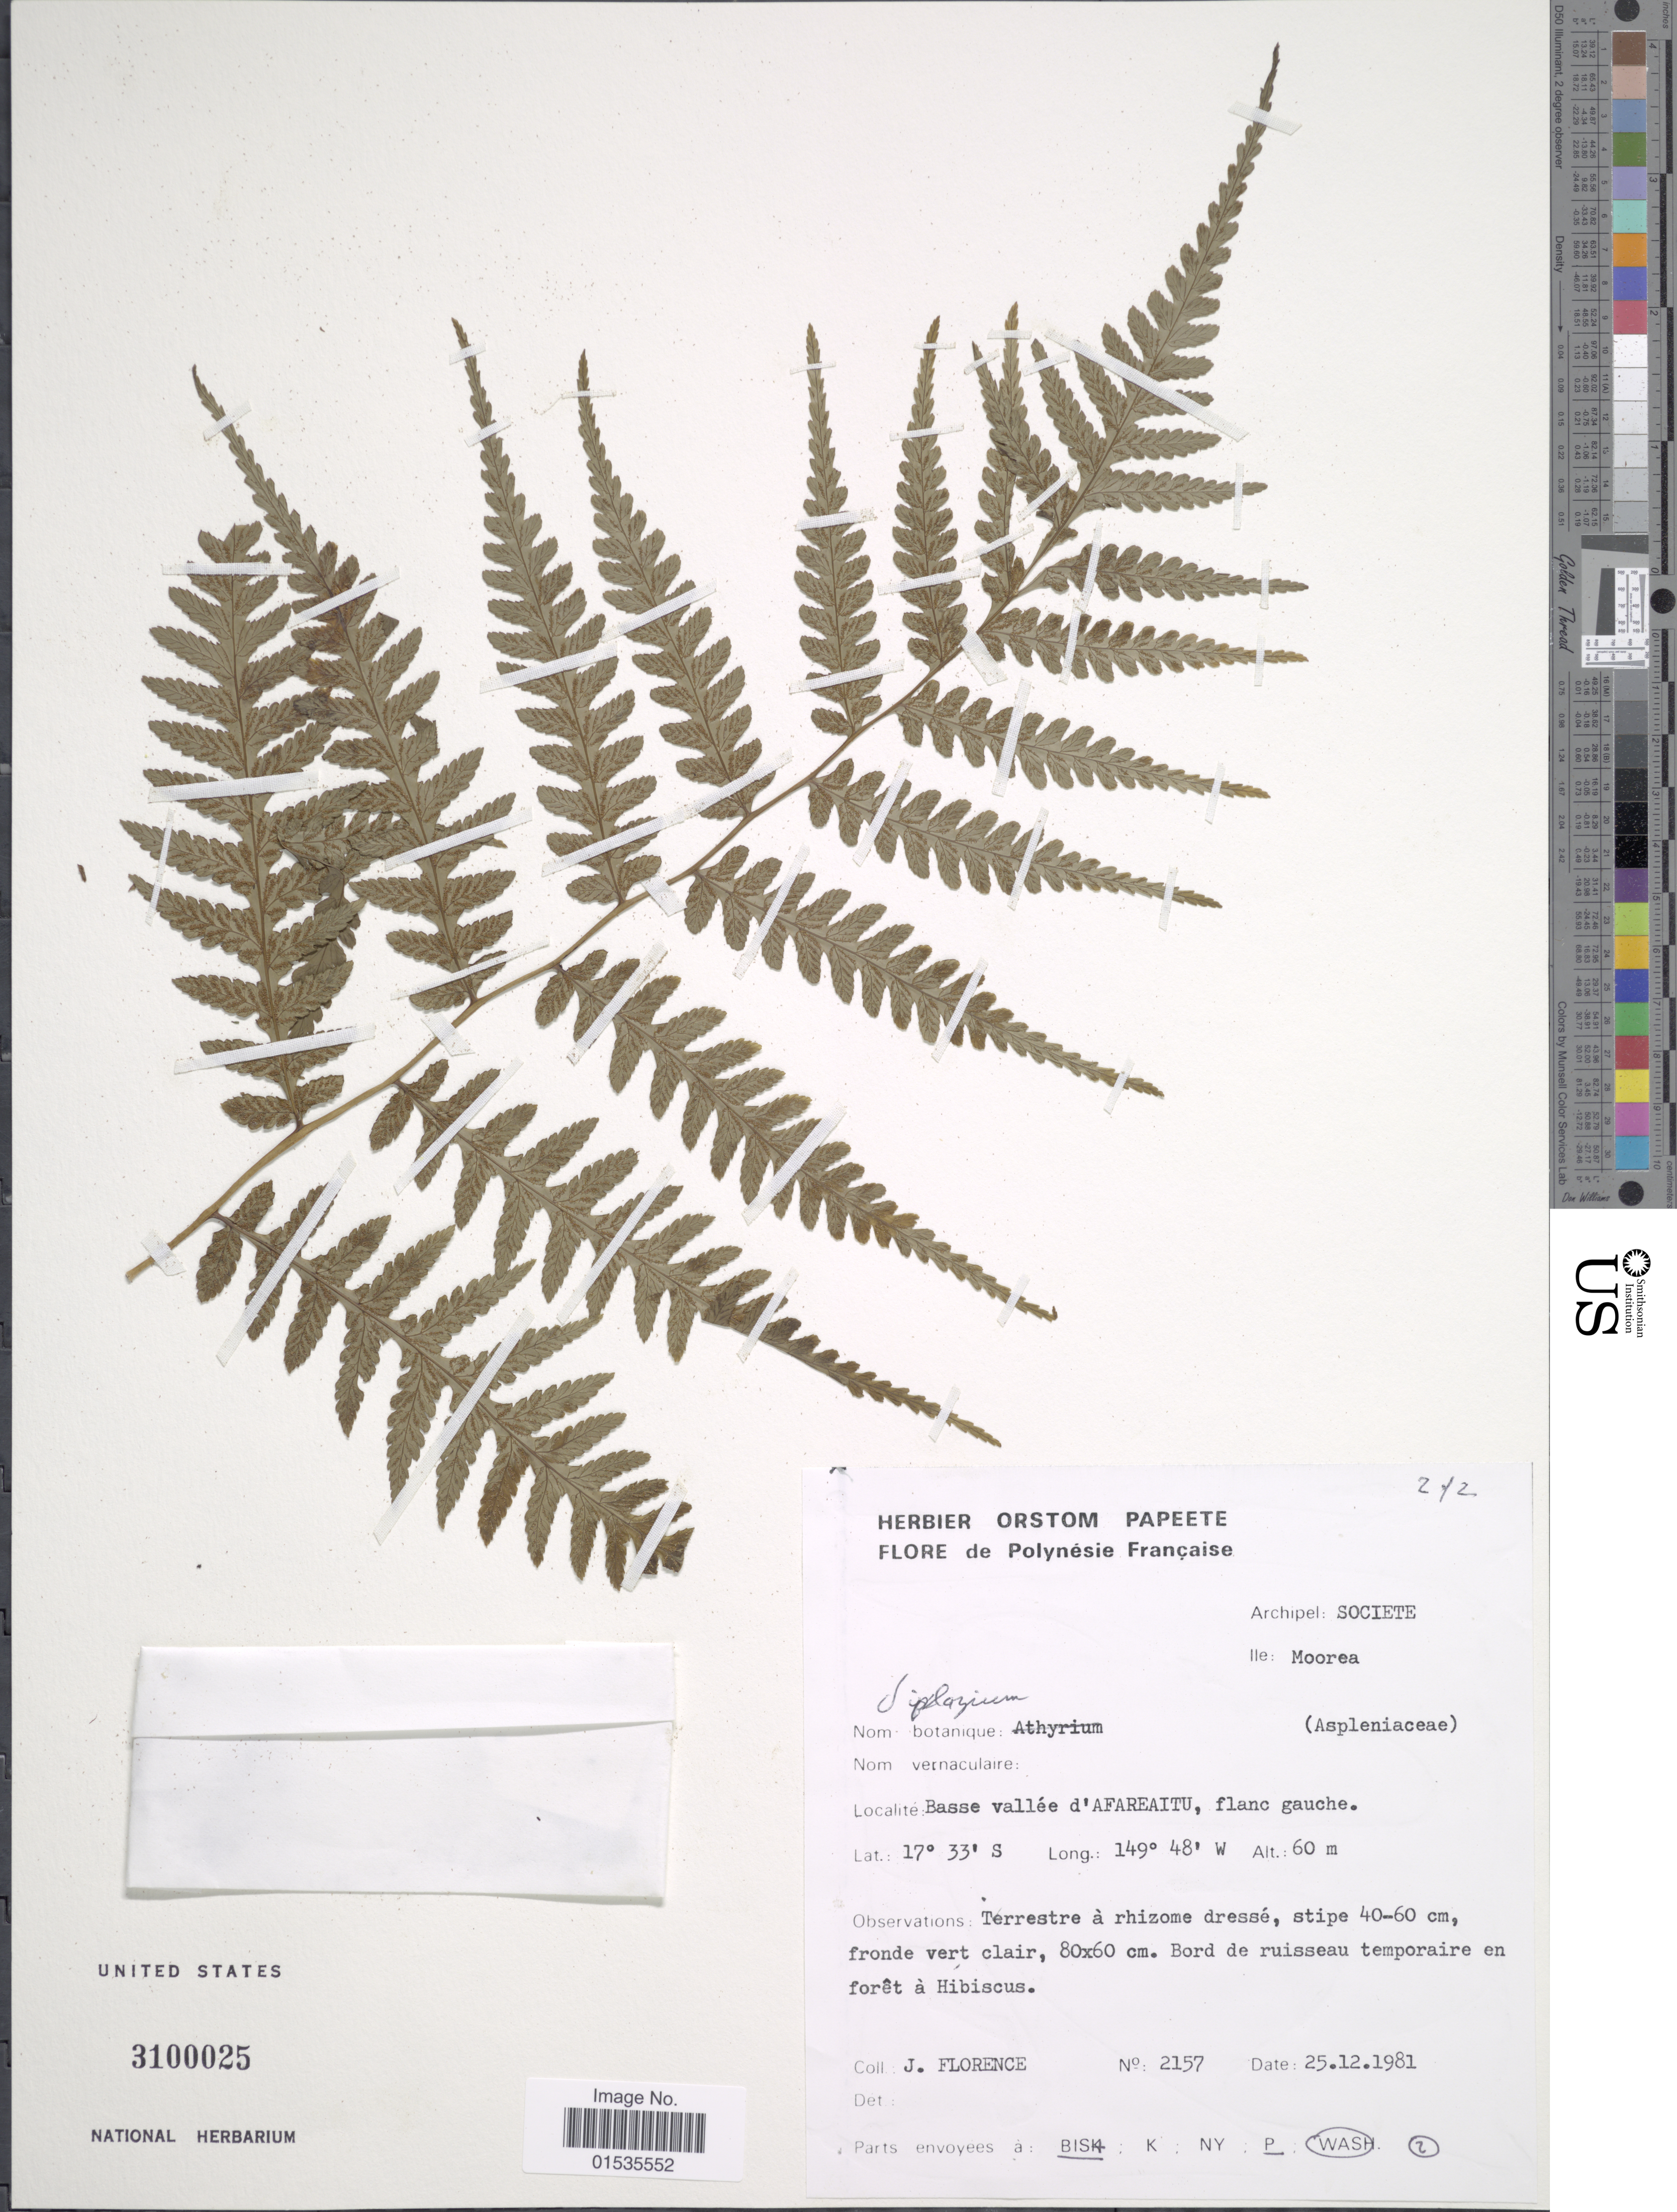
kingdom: Plantae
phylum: Tracheophyta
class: Polypodiopsida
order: Polypodiales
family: Athyriaceae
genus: Diplazium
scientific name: Diplazium harpeodes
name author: T. Moore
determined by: Florence, J.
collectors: J. Florence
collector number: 2157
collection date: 1981-12-25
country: French Polynesia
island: Moorea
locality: Societe, Moorea, Basse vallée d'Afareaitu, flanc gauche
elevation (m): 60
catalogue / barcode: US 3100025